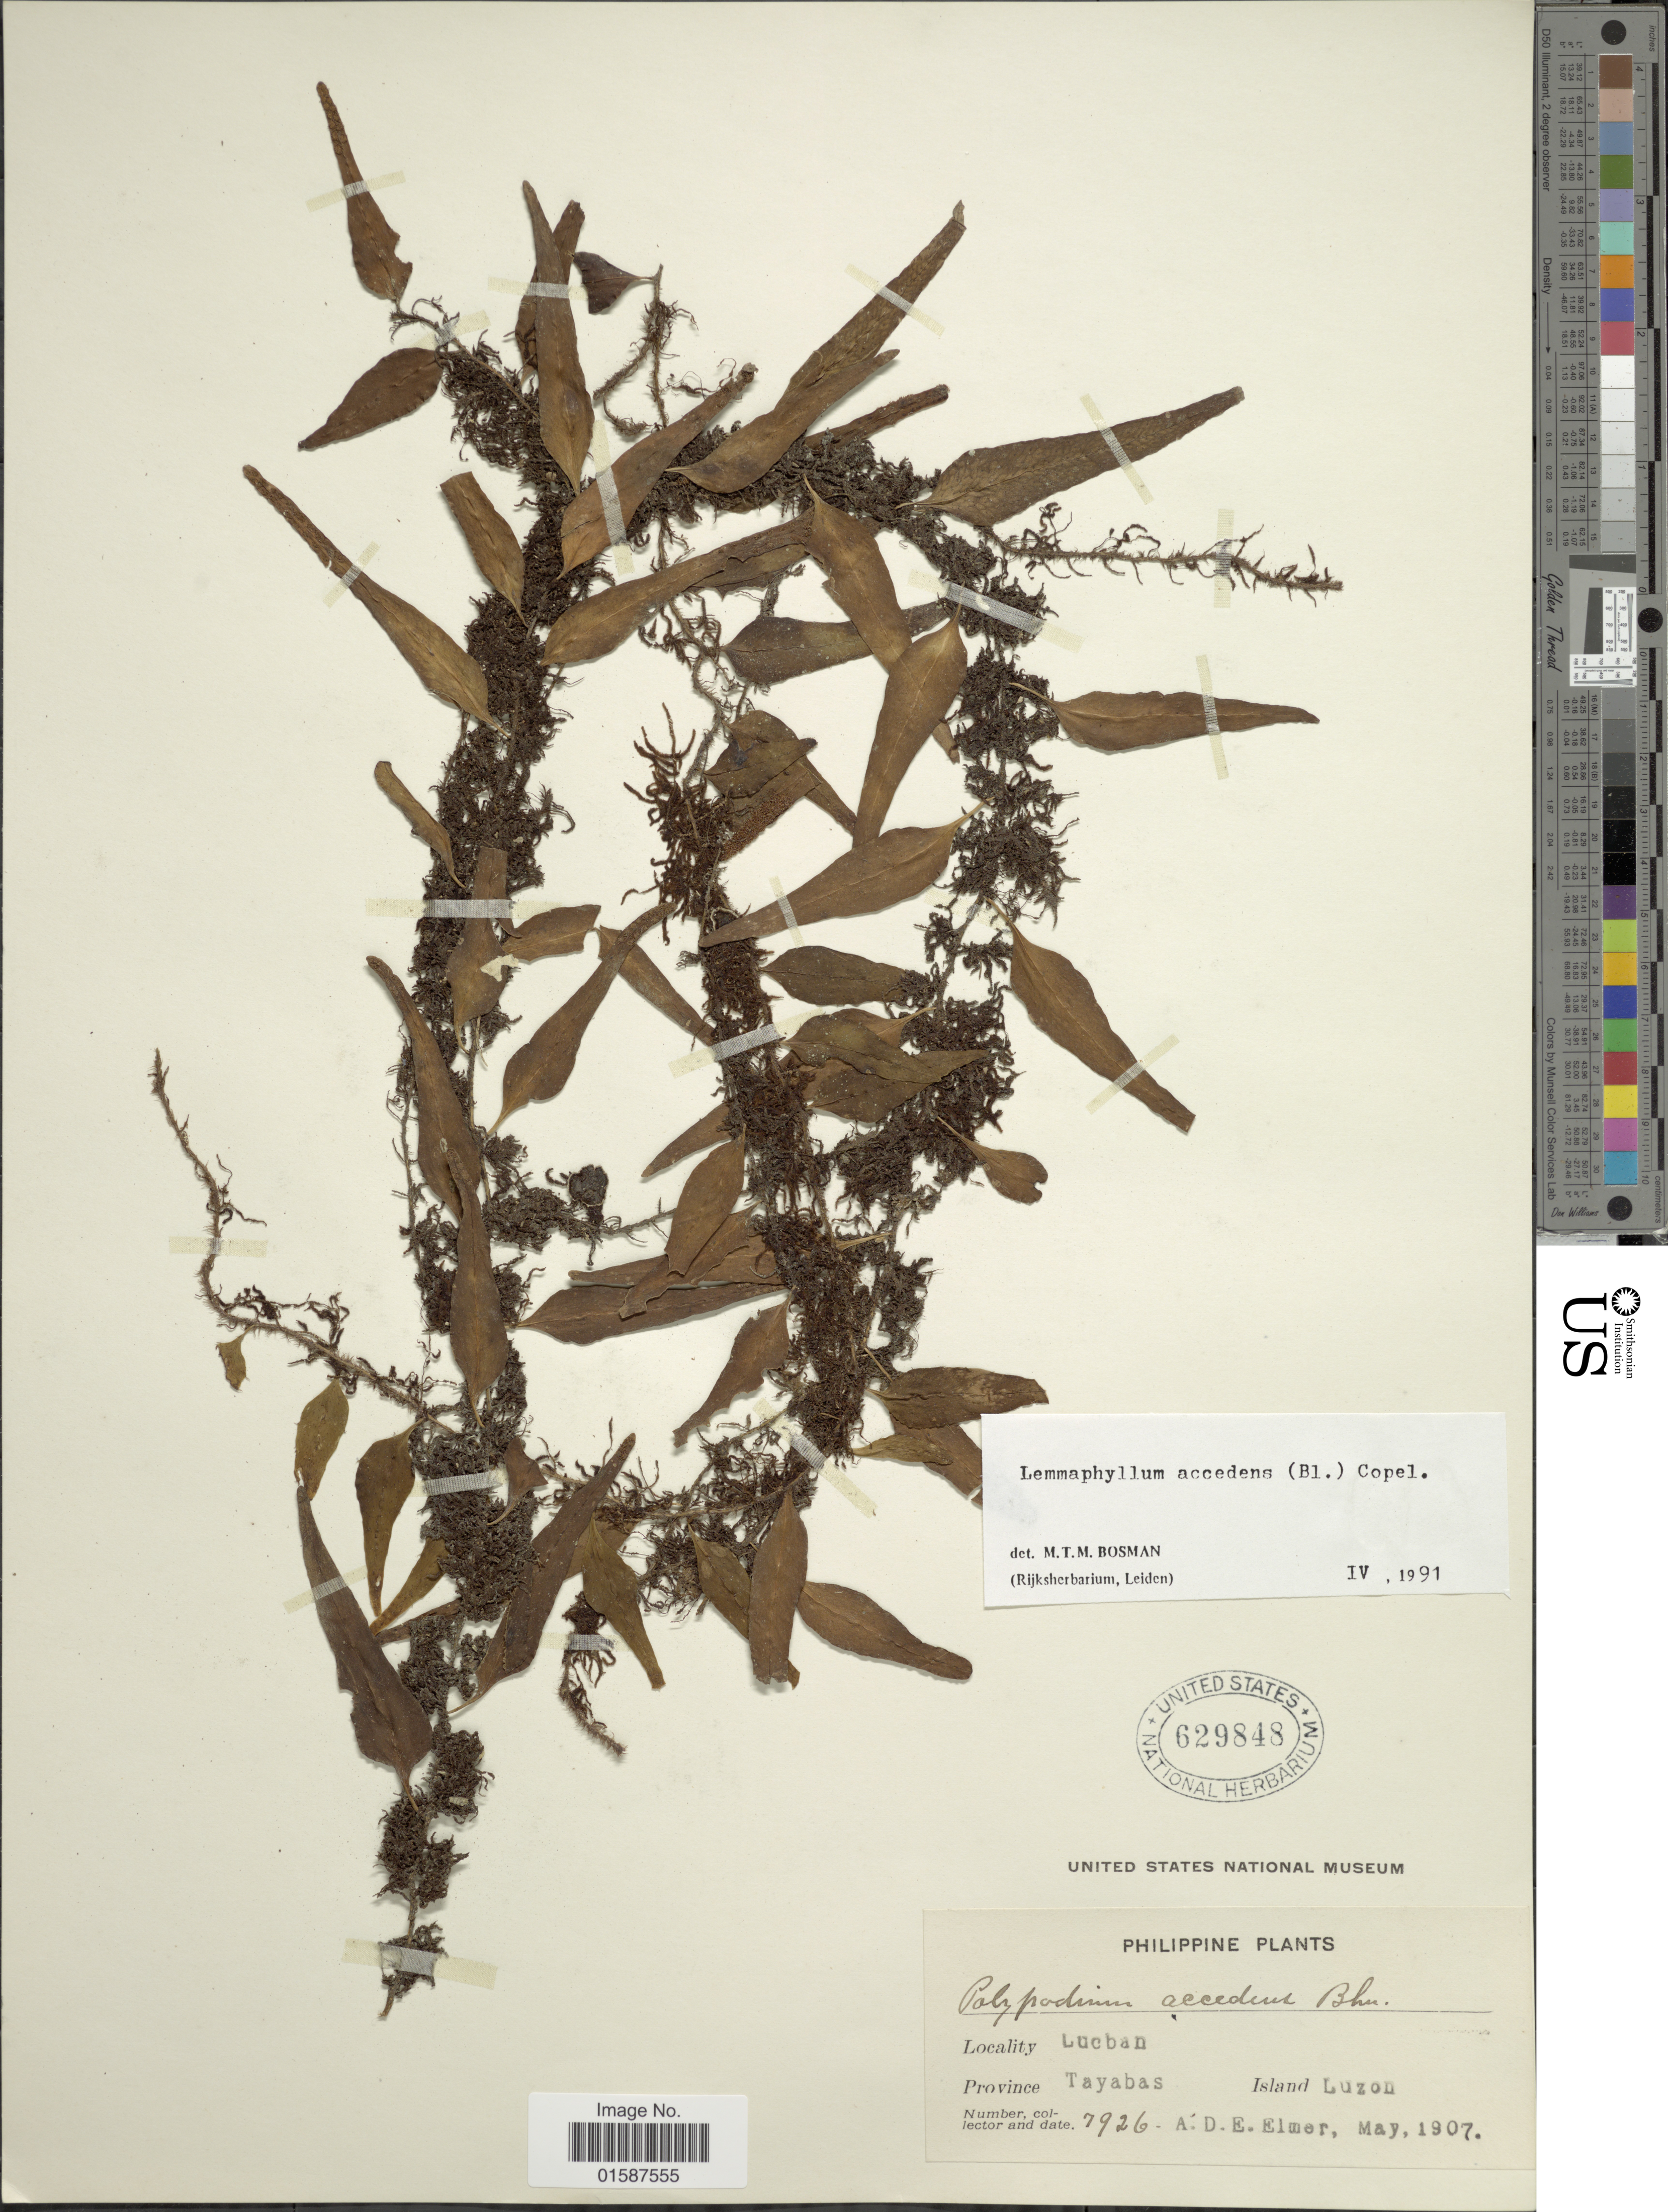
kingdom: Plantae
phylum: Tracheophyta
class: Polypodiopsida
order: Polypodiales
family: Polypodiaceae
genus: Lemmaphyllum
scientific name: Lemmaphyllum accedens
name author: (Blume) Donk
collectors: A. D. E. Elmer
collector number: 7926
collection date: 1907-05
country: Philippines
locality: Lucban, Province Tayabas, Island Luzon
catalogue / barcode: US 629848